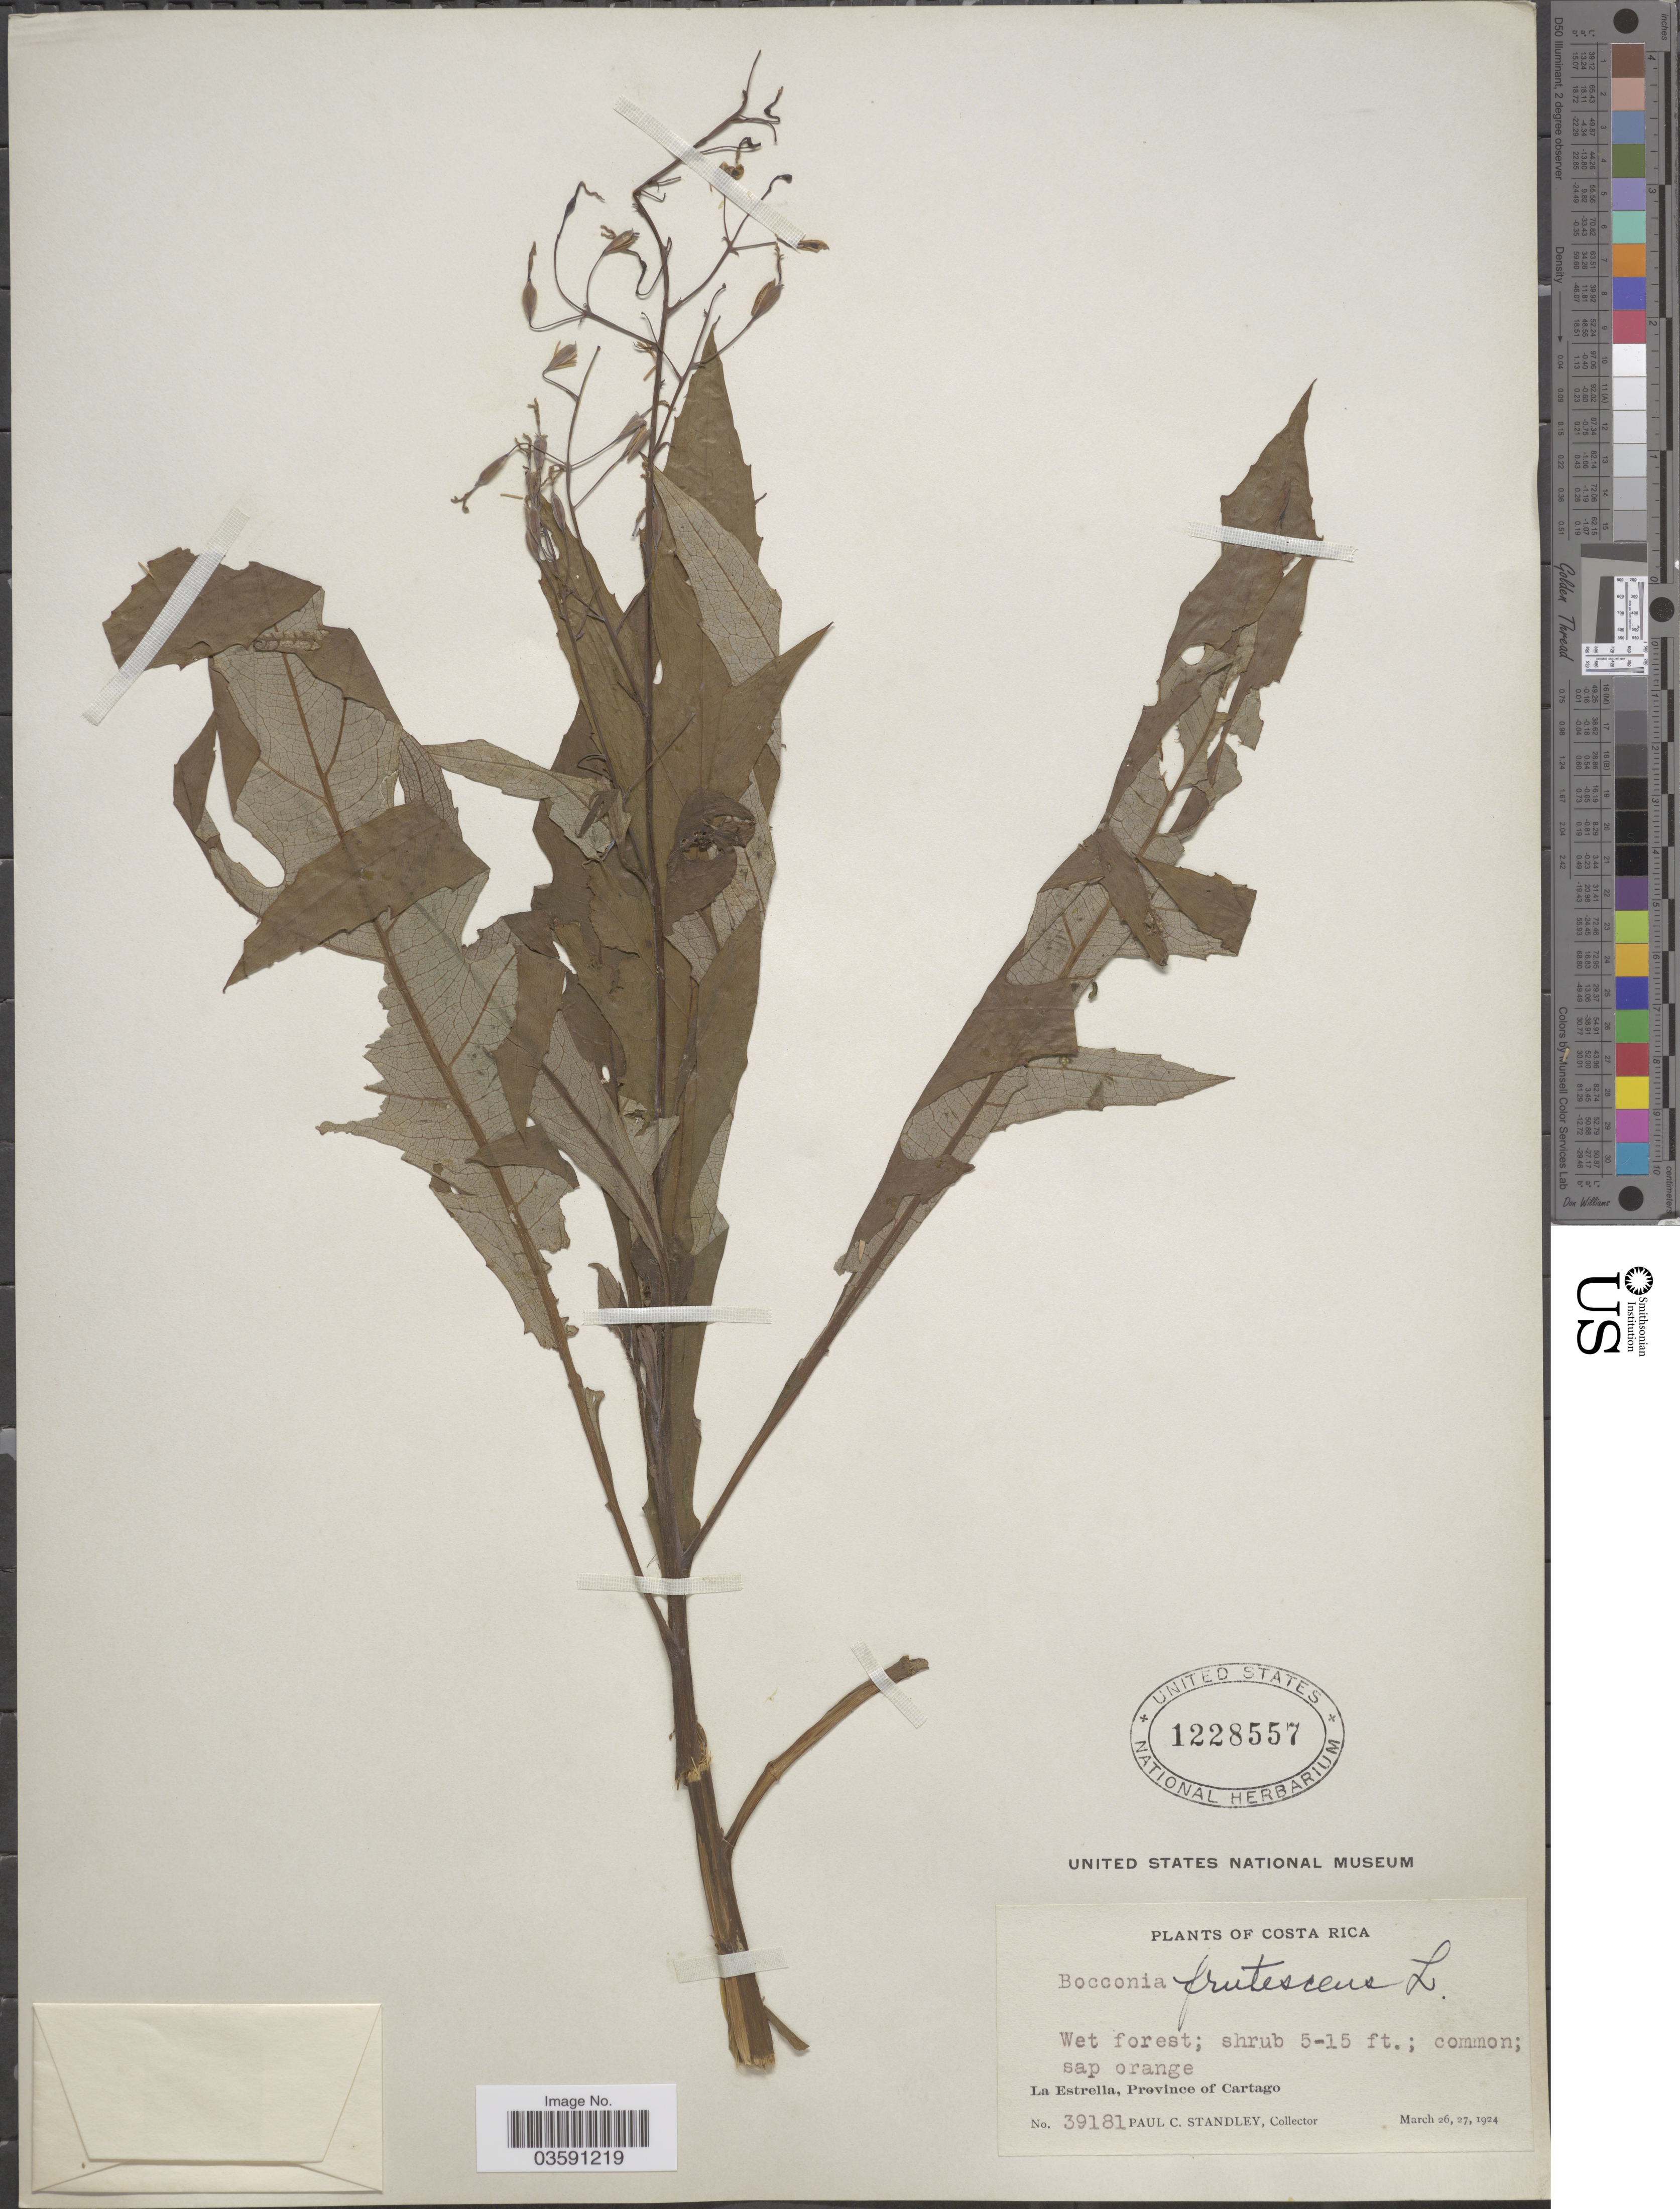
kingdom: Plantae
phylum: Tracheophyta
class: Magnoliopsida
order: Ranunculales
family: Papaveraceae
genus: Bocconia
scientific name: Bocconia frutescens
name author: L.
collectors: P. C. Standley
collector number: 39181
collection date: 1924-03-26/1924-03-27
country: Costa Rica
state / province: Cartago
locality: La Estrella.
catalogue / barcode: US 1228557